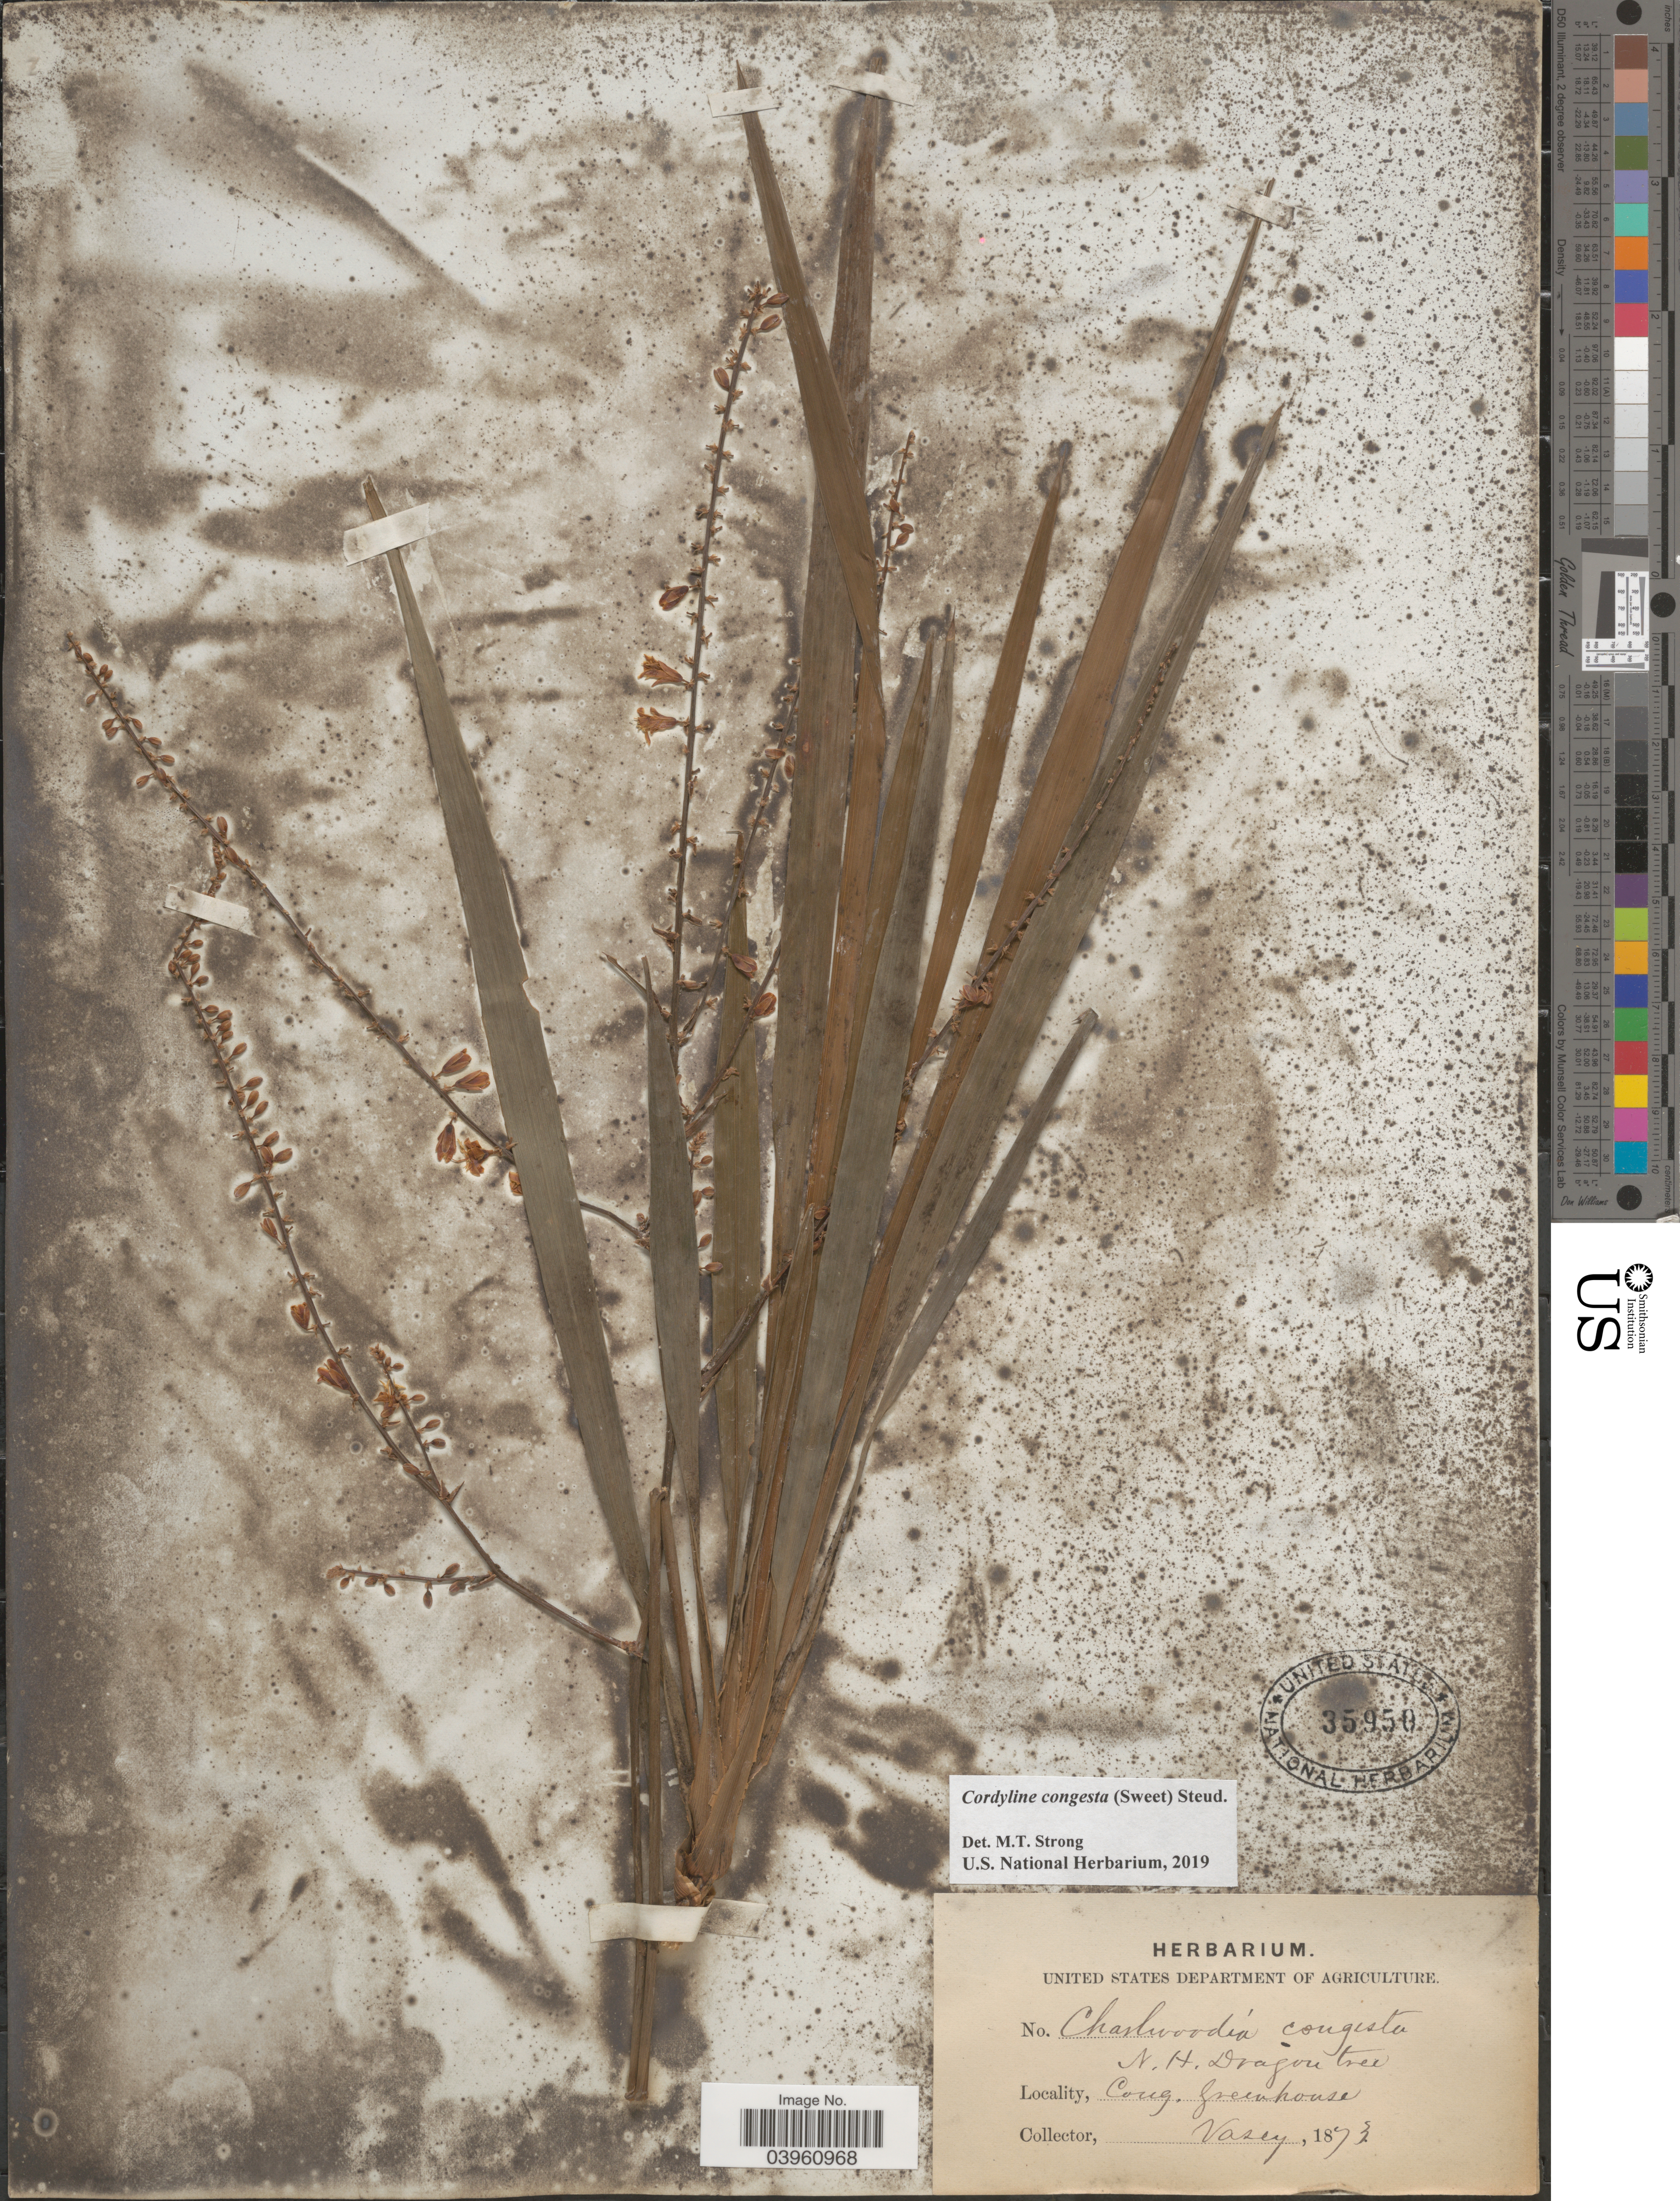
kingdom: Plantae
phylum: Tracheophyta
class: Liliopsida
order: Asparagales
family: Asparagaceae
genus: Cordyline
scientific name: Cordyline congesta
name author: (Sweet) Steud.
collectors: Vasey, --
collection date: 1873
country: United States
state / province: District of Columbia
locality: Cong. Green house.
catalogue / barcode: US 35950